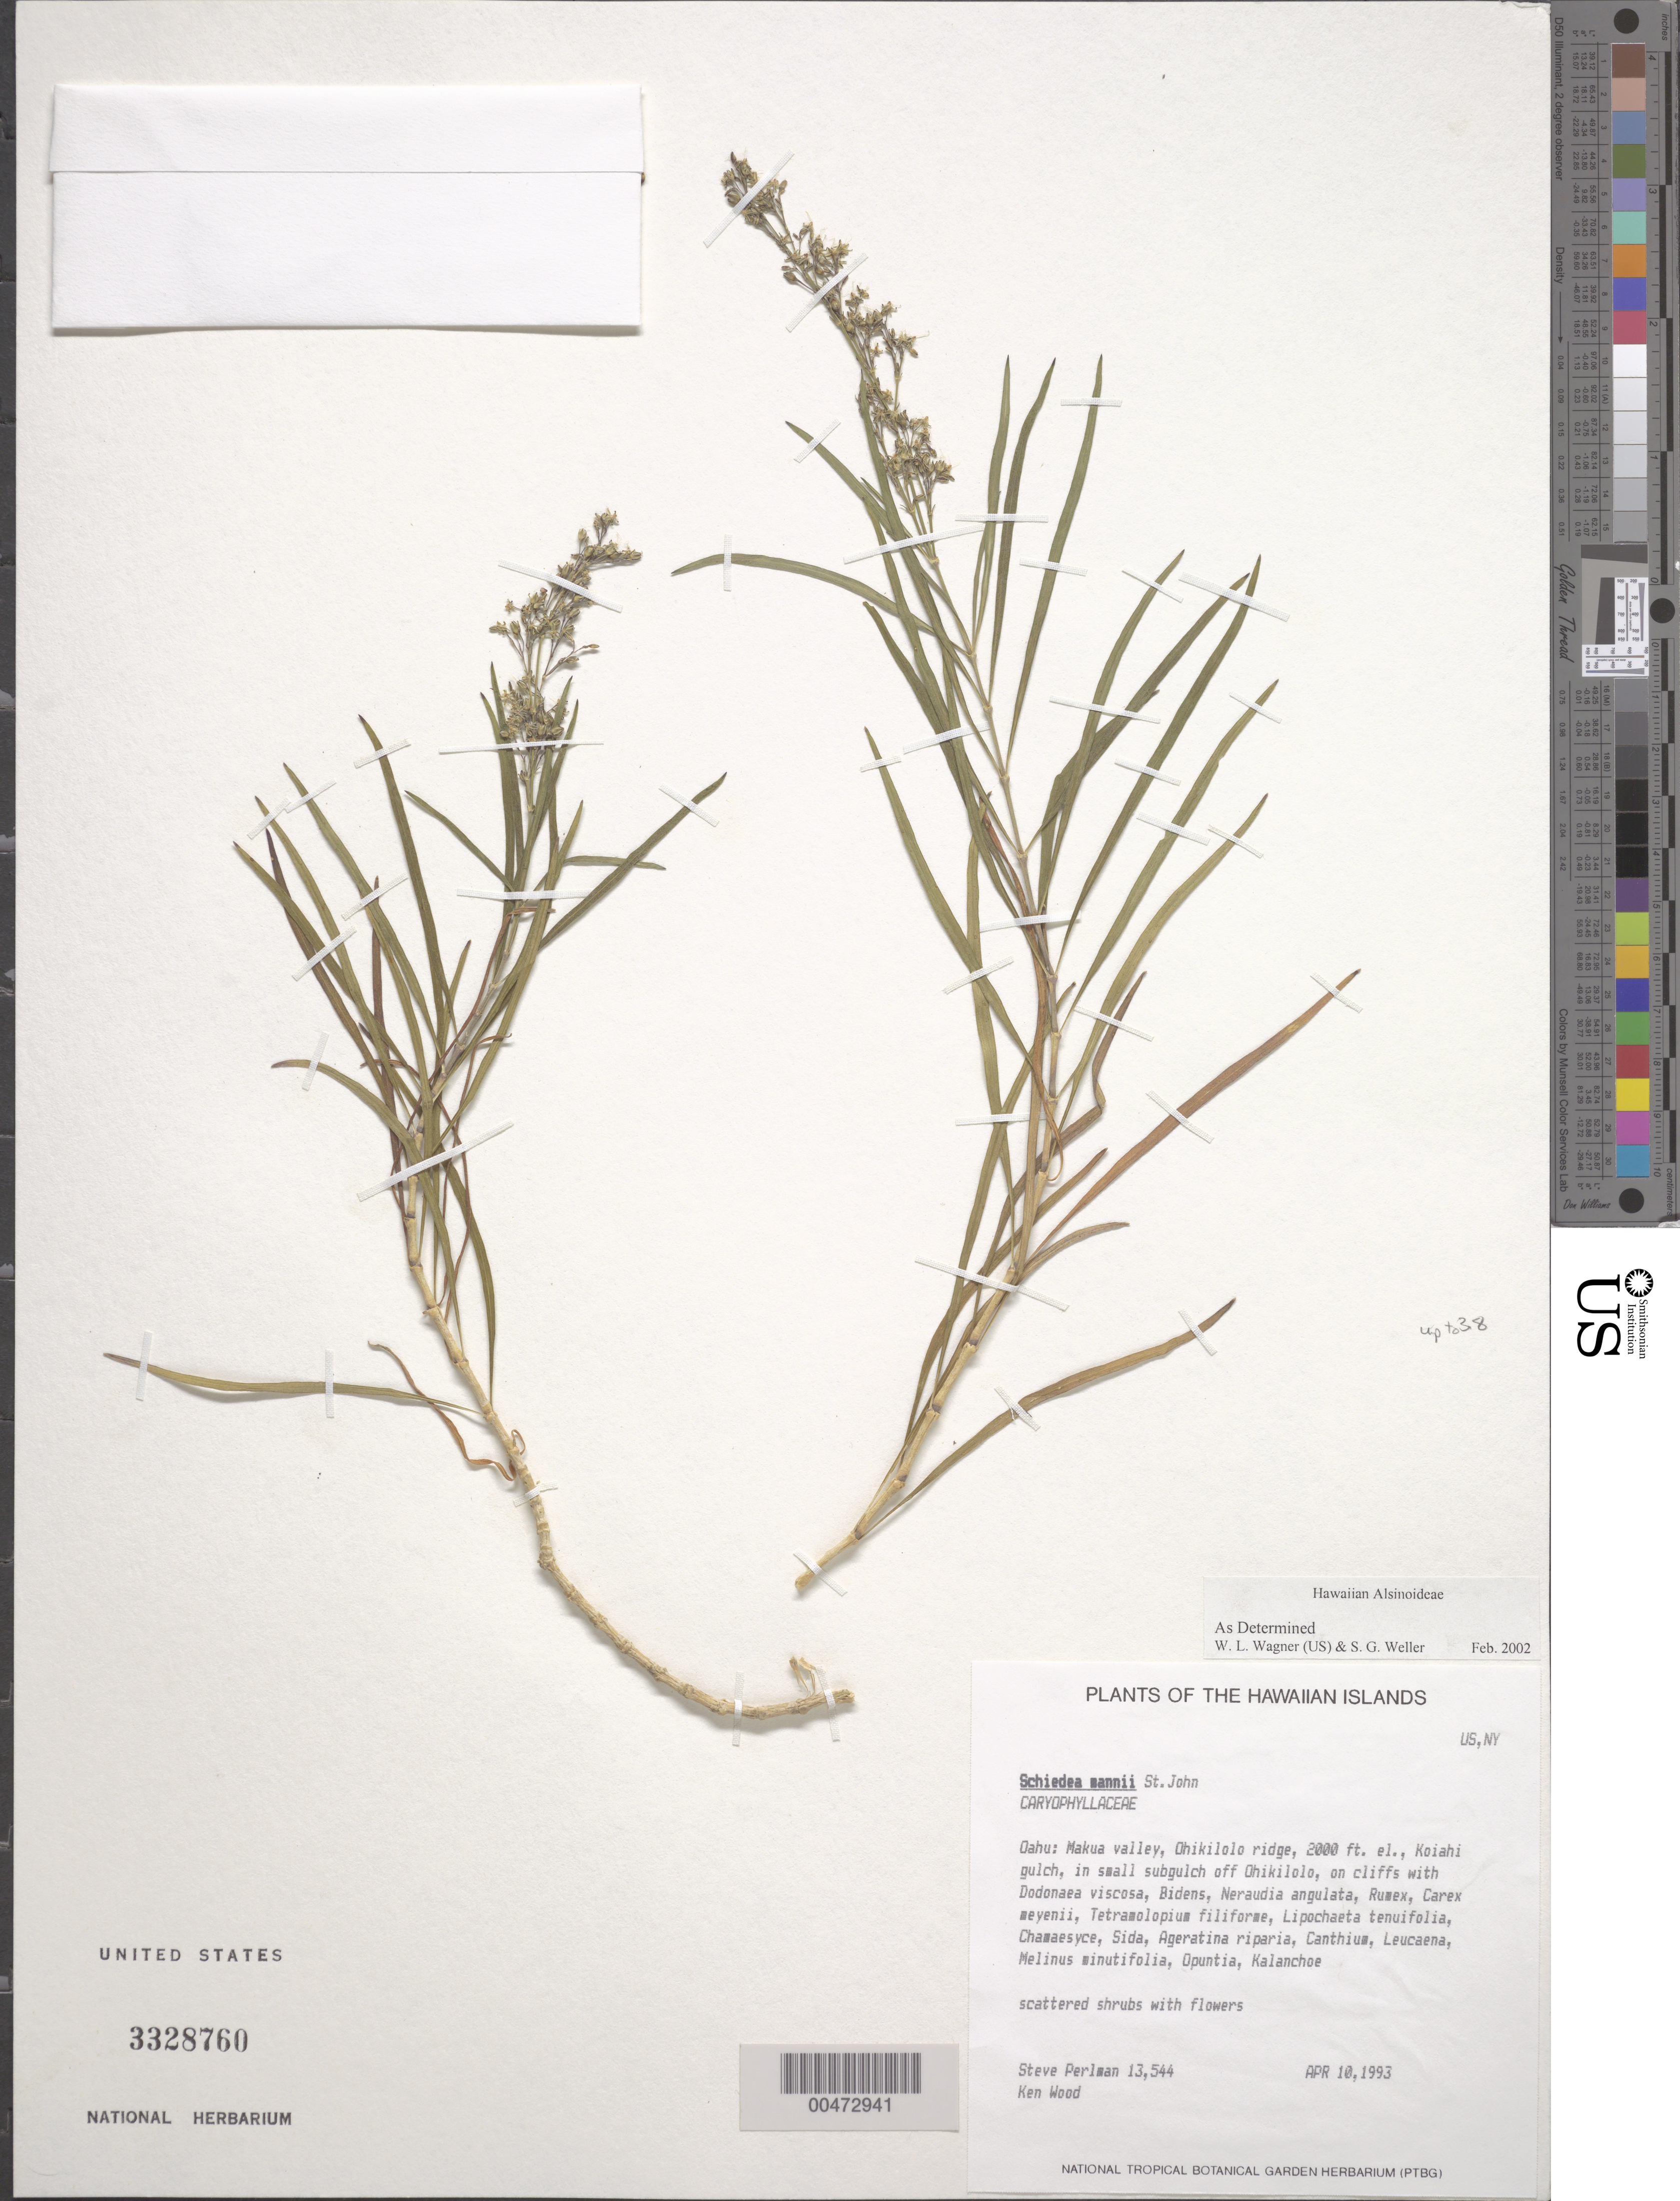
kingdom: Plantae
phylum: Tracheophyta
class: Magnoliopsida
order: Caryophyllales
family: Caryophyllaceae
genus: Schiedea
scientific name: Schiedea mannii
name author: H. St. John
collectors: S. P. Perlman & K. Wood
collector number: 13544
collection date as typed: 10 Apr 1993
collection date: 1993-04-10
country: United States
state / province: Hawaii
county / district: Honolulu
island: Oahu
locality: Makua valley, Ohikilolo ridge, Koiahi gulch, in subgulch off Ohikilolo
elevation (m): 610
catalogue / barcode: US 3328760